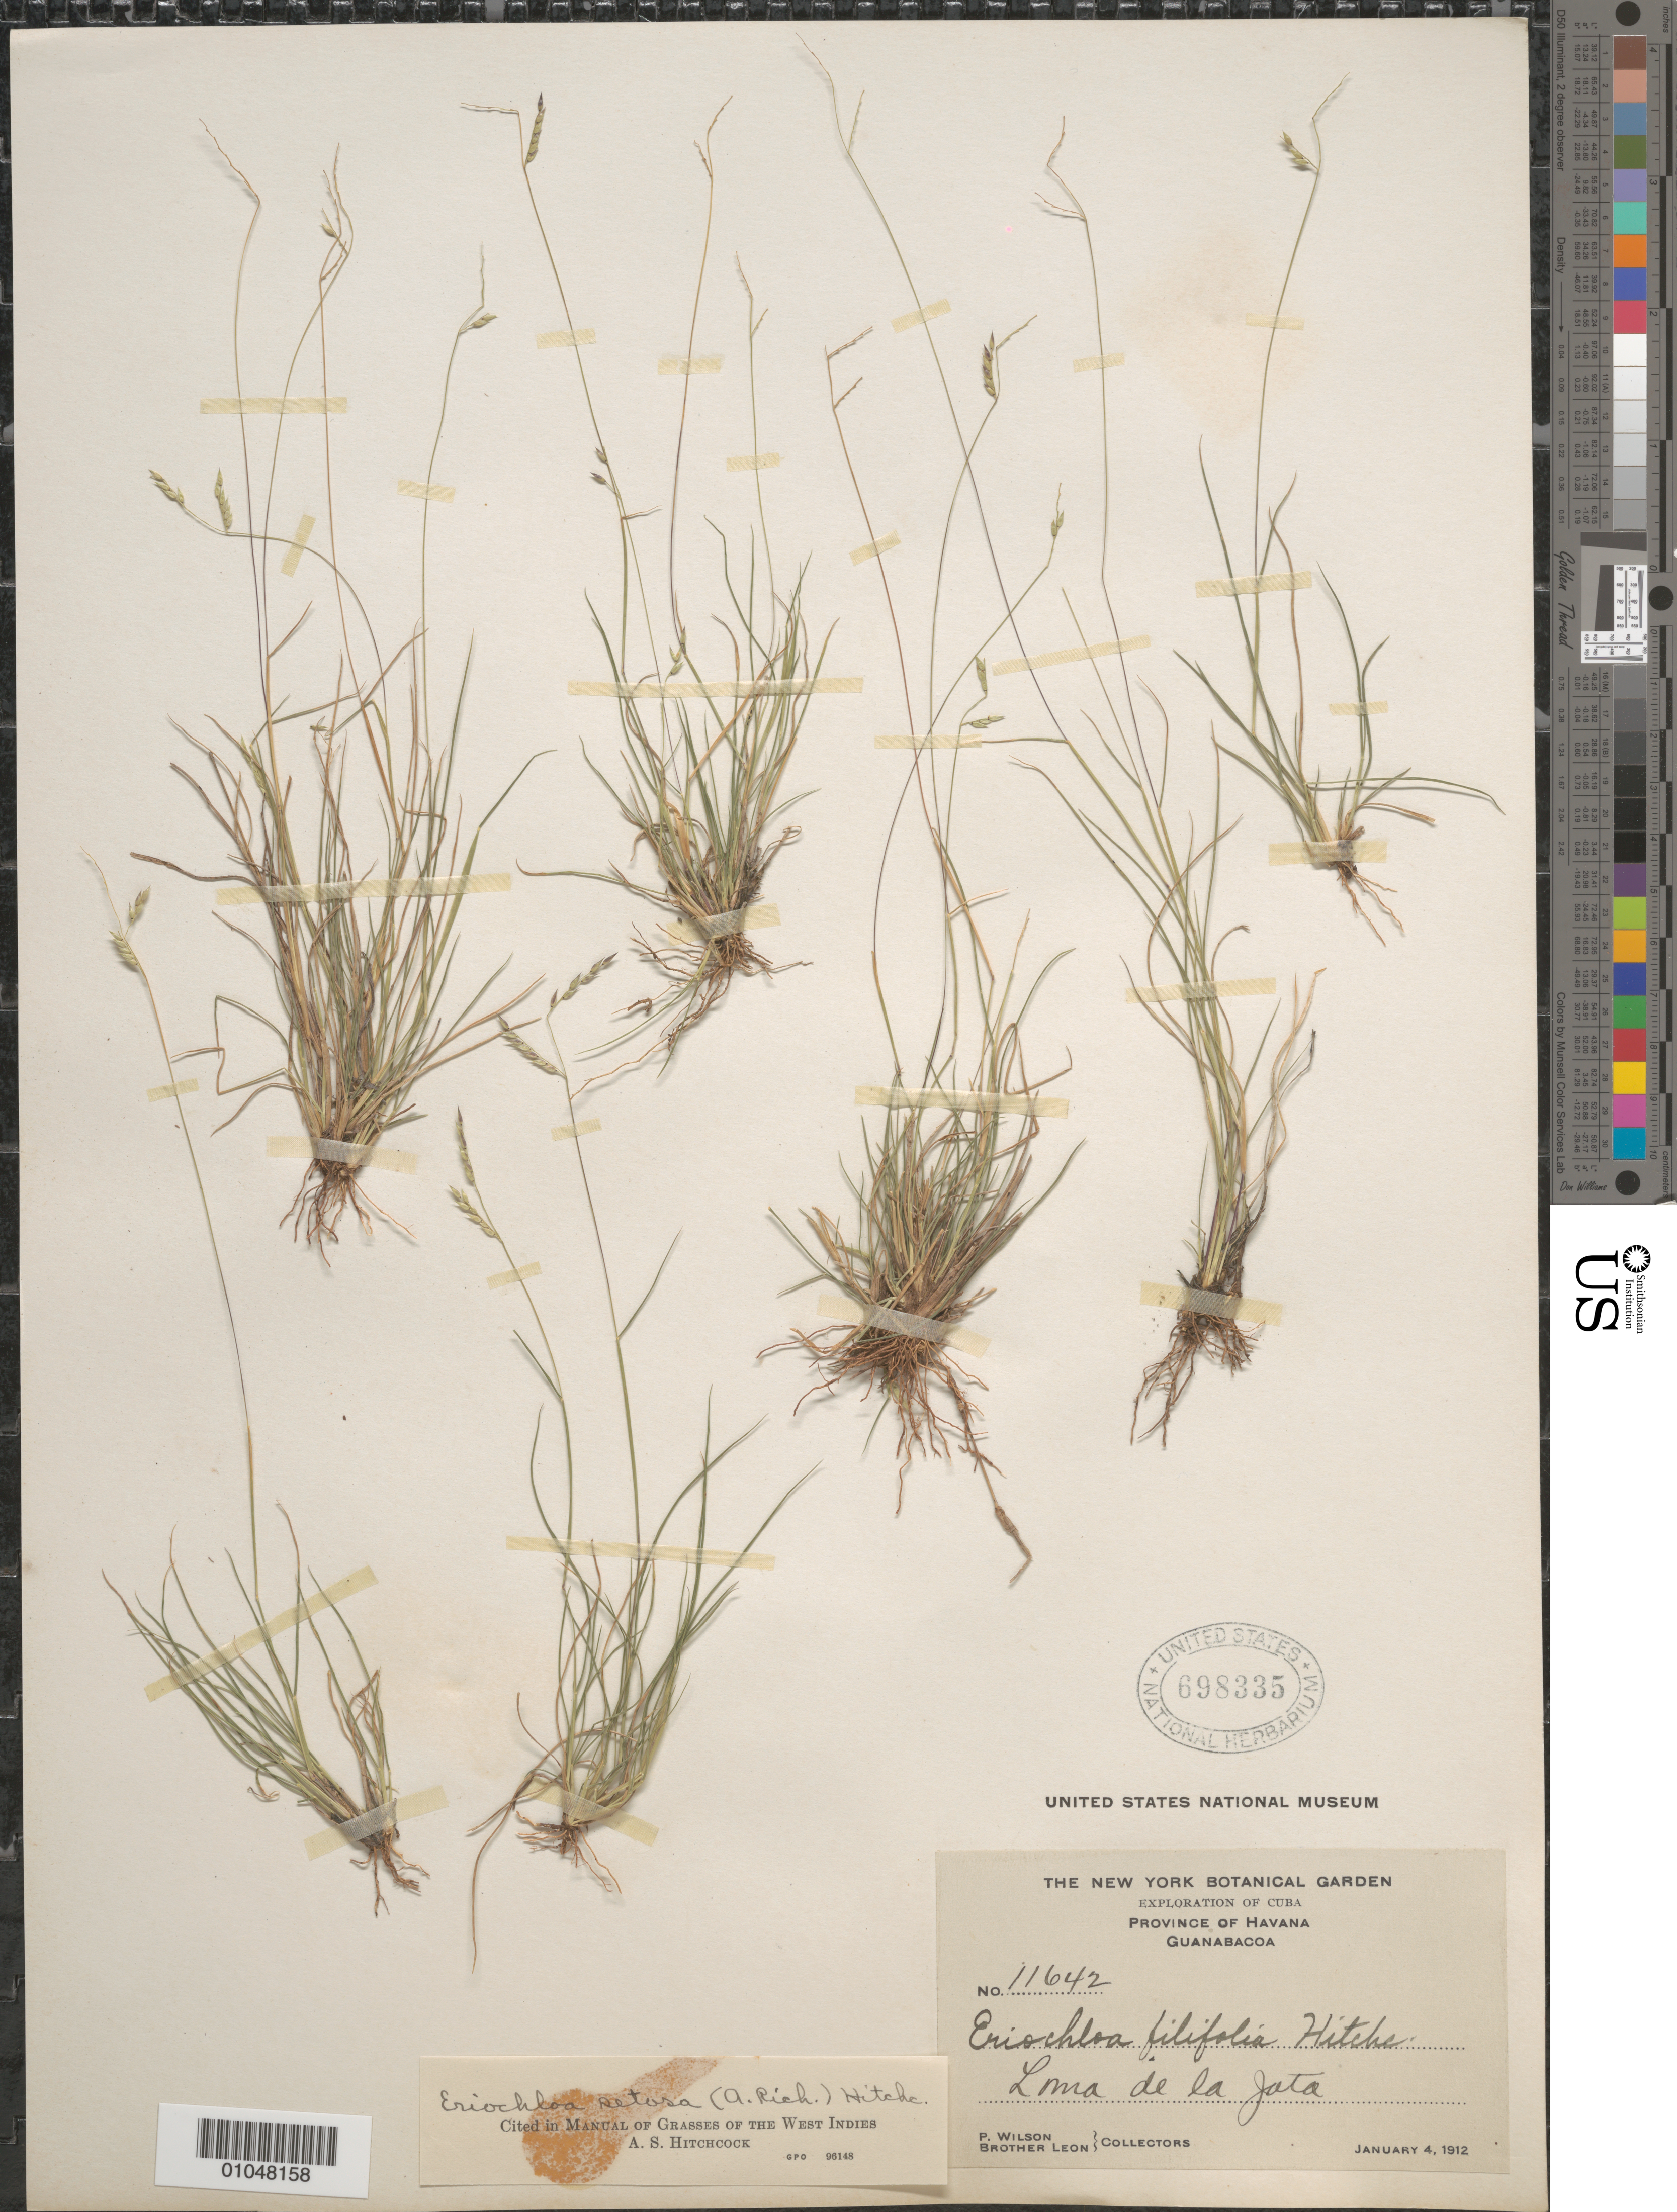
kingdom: Plantae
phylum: Tracheophyta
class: Liliopsida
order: Poales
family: Poaceae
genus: Eriochloa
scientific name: Eriochloa setosa var. setosa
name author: (A. Rich.) Hitchc.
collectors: P. Wilson & Bro. León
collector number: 11642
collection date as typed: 04 Jan 1912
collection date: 1912-01-04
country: Cuba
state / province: La Habana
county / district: Municipio Guanabacoa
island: Cuba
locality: Loma de la Jata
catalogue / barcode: US 698335